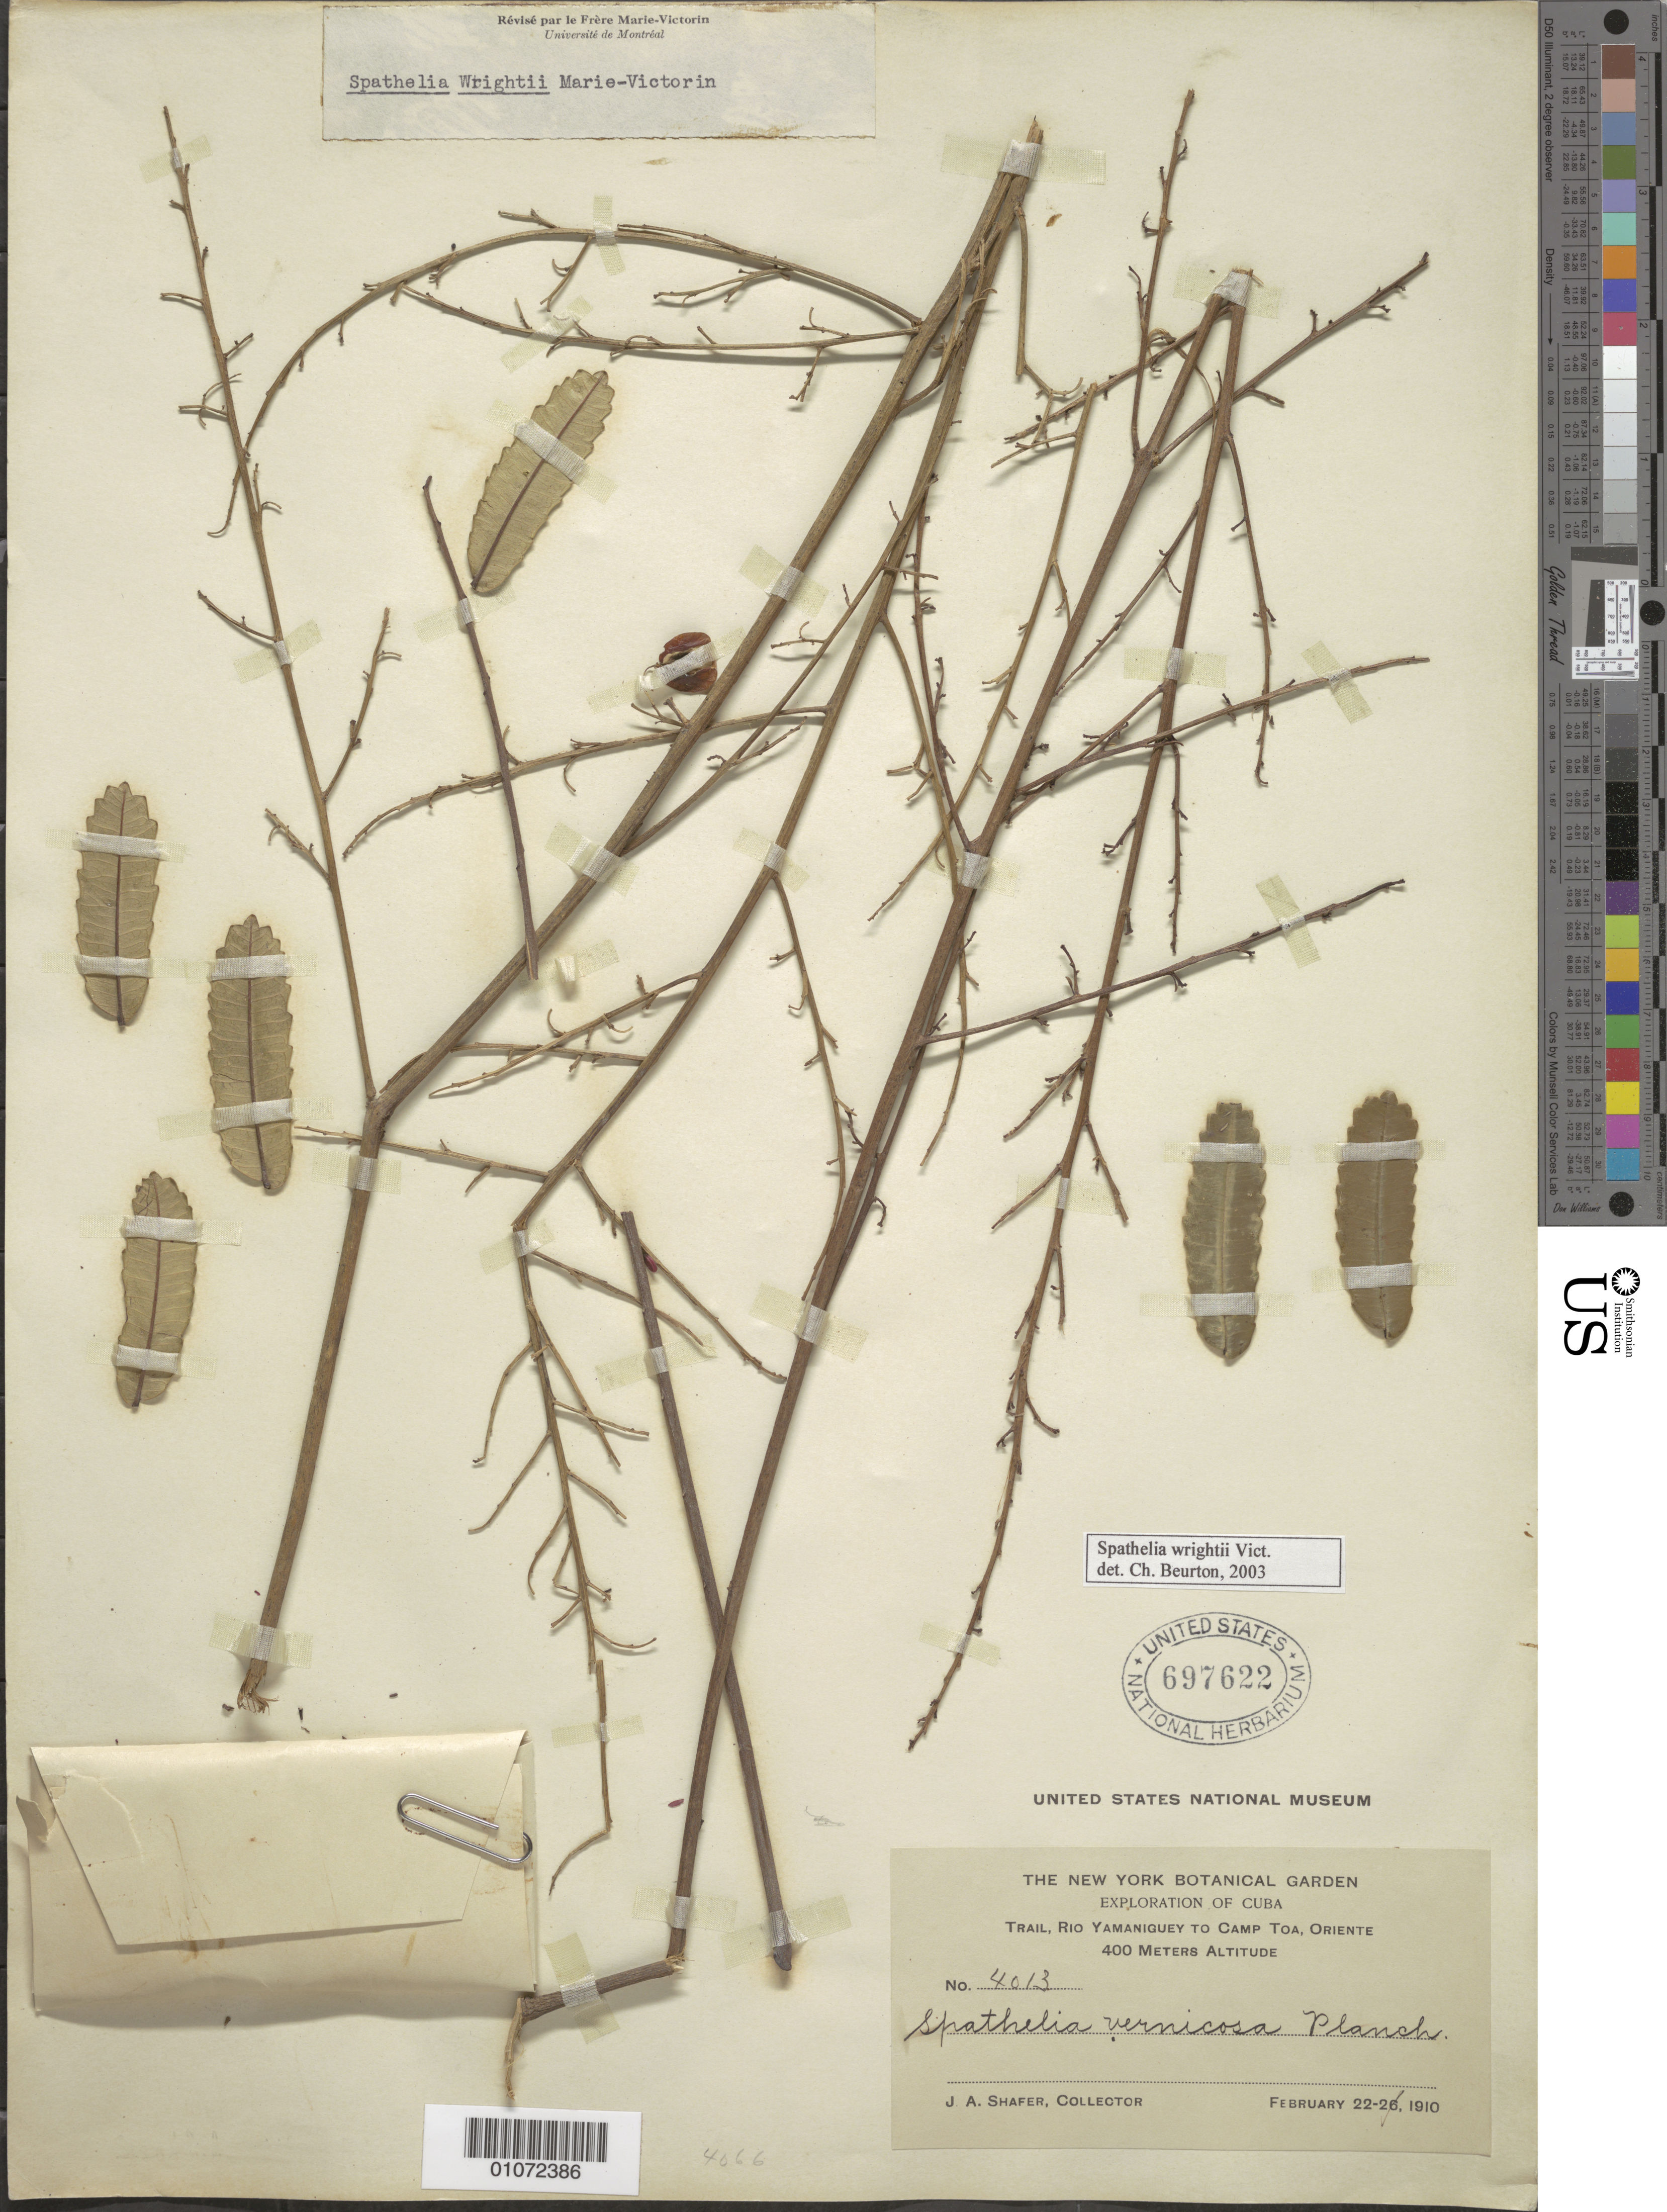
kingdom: Plantae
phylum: Tracheophyta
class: Magnoliopsida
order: Sapindales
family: Rutaceae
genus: Spathelia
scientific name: Spathelia wrightii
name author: Vict.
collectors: J. A. Shafer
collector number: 4013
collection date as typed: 22 Feb 1910 to 26 Feb 1910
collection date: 1910-02-22/1910-02-26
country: Cuba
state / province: Oriente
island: Cuba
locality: Trail, Rio Yamaniguey to Camp Toa, Oriente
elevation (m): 400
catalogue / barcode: US 697622